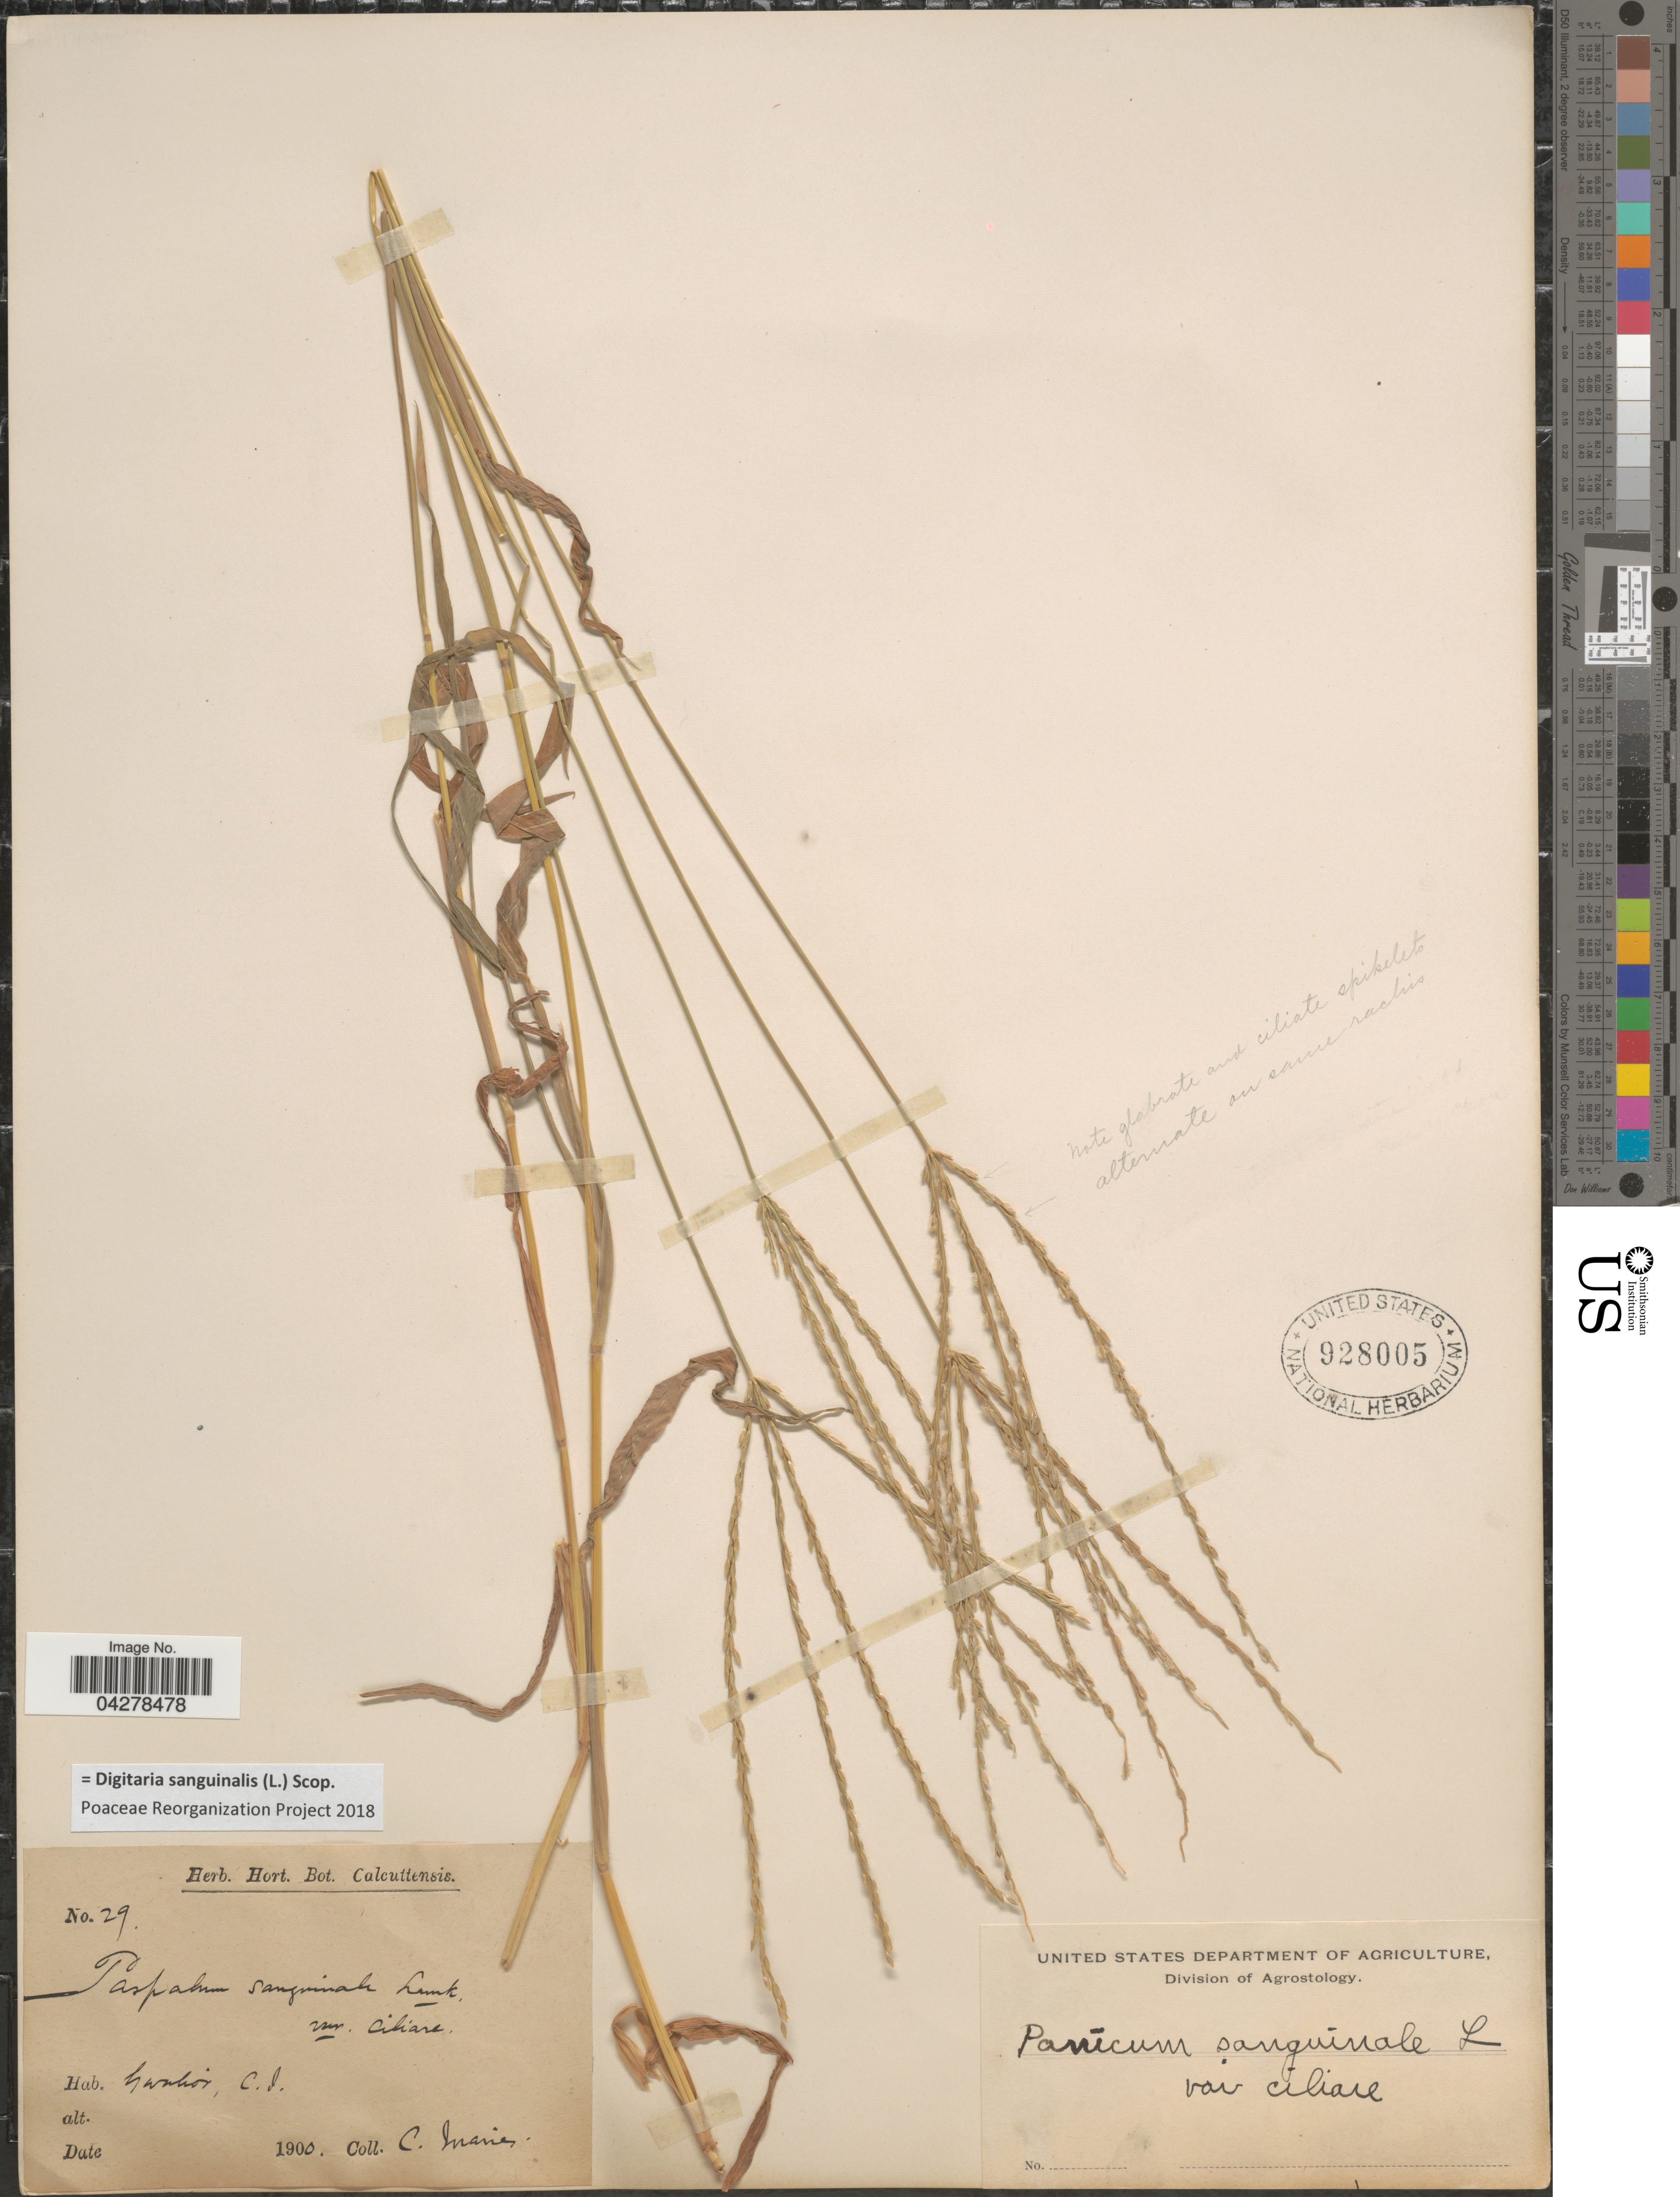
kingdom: Plantae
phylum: Tracheophyta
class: Liliopsida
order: Poales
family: Poaceae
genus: Digitaria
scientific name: Digitaria sanguinalis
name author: (L.) Scop.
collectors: C. Maries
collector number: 29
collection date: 1900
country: India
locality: Gwalior, C.I.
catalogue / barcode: US 928005